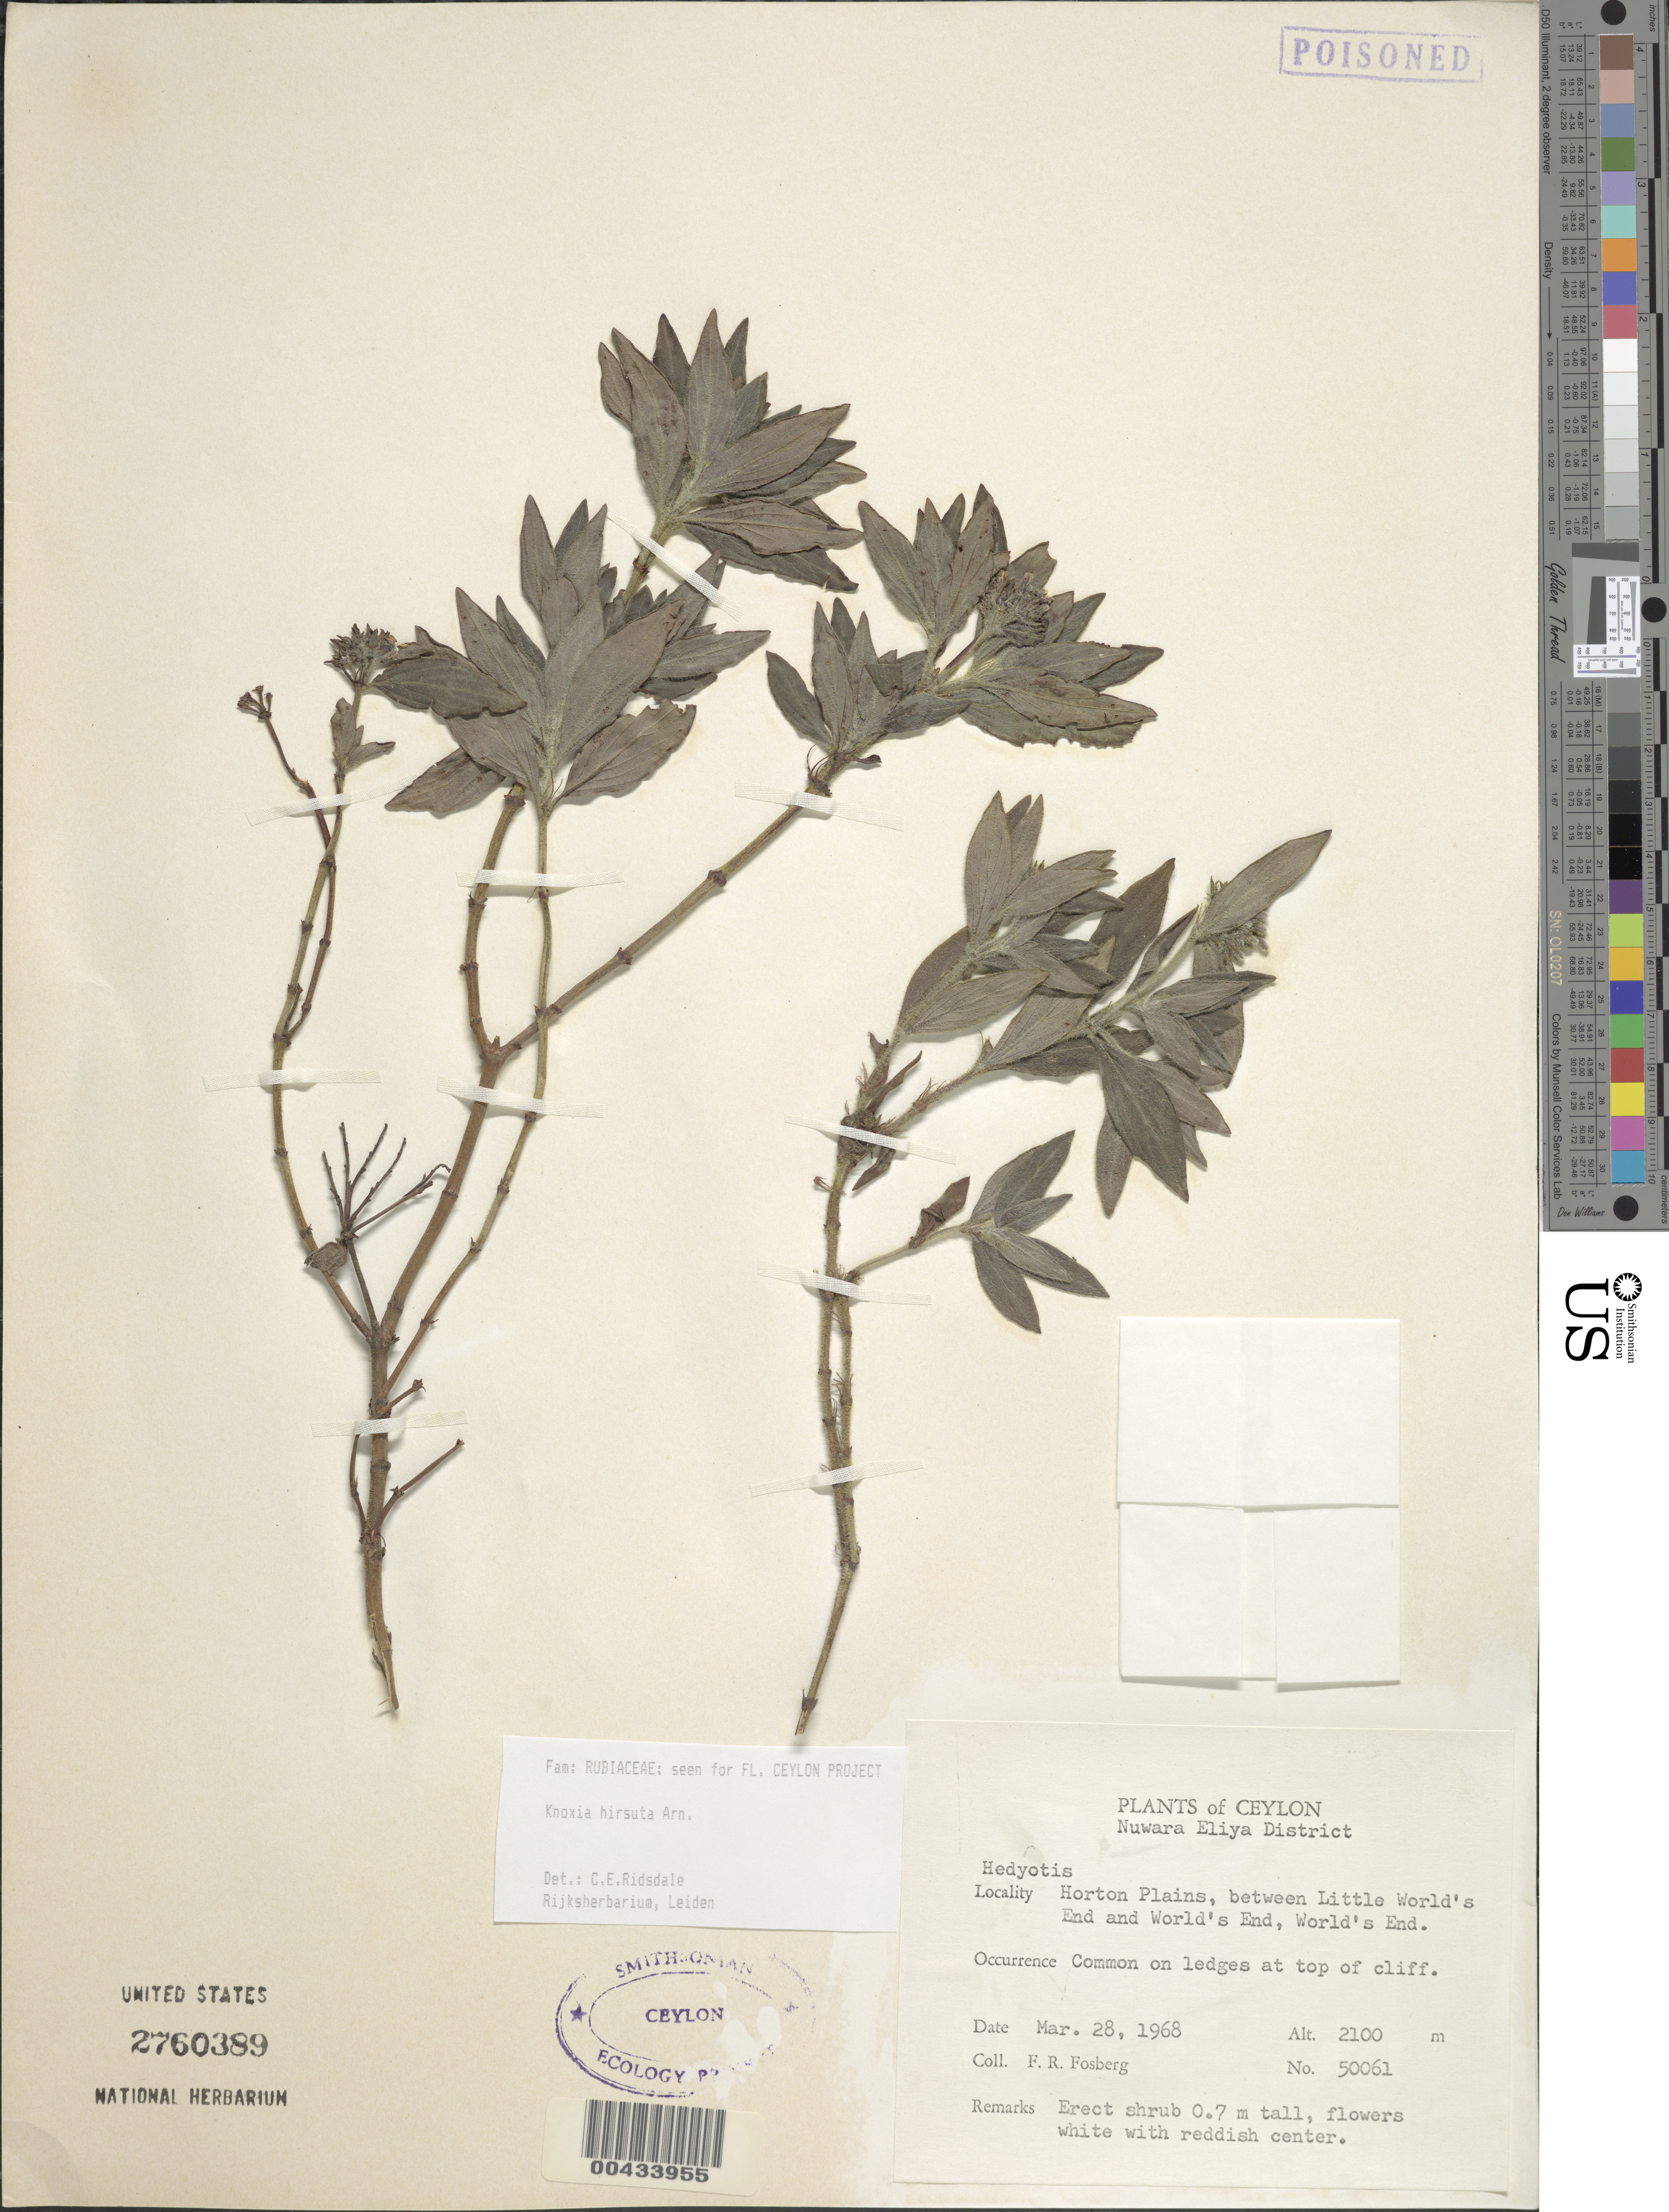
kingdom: Plantae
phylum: Tracheophyta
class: Magnoliopsida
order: Gentianales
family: Rubiaceae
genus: Knoxia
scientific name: Knoxia hirsuta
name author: Arn.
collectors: F. R. Fosberg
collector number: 50061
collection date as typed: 28 Mar 1968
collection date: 1968-03-28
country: Sri Lanka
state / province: Central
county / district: Nuwara Eliya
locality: Horton Plains, between LIttle World's End and World's End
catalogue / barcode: US 2760389